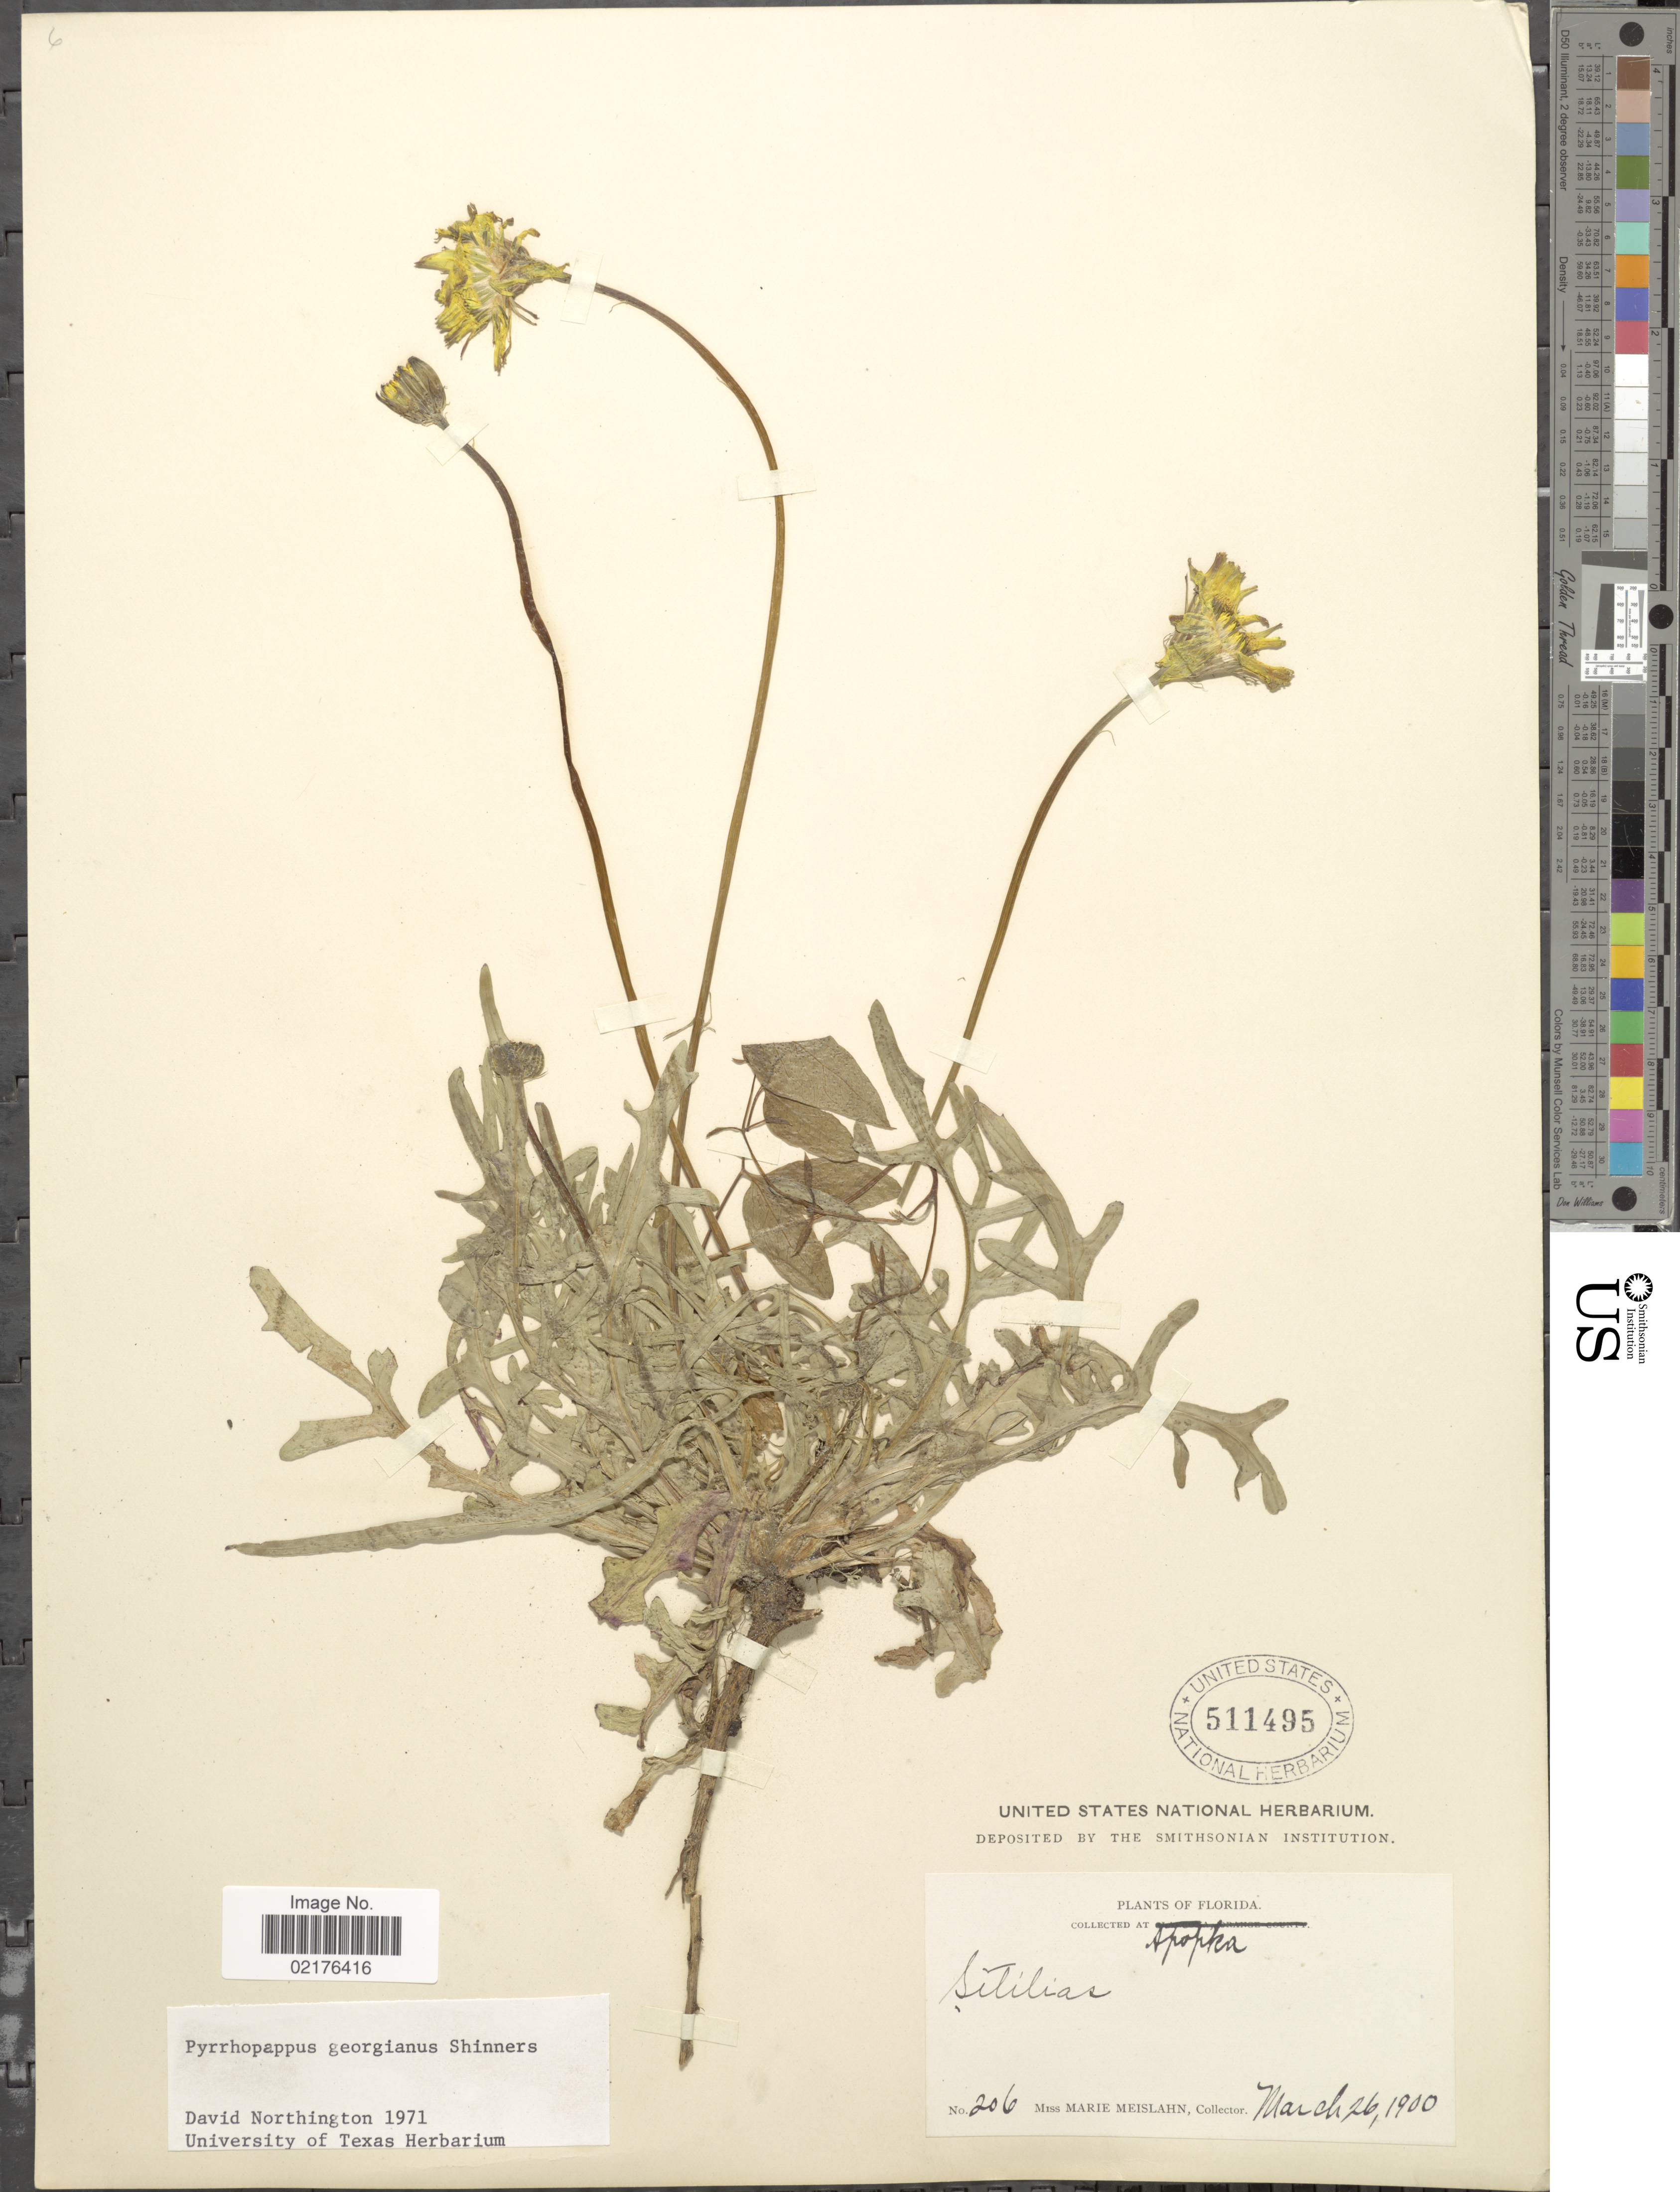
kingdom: Plantae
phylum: Tracheophyta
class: Magnoliopsida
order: Asterales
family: Asteraceae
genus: Pyrrhopappus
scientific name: Pyrrhopappus carolinianus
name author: (Walter) DC.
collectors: M. Meislahn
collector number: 206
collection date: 1900-03-26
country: United States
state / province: Florida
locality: Apopka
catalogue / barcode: US 511495